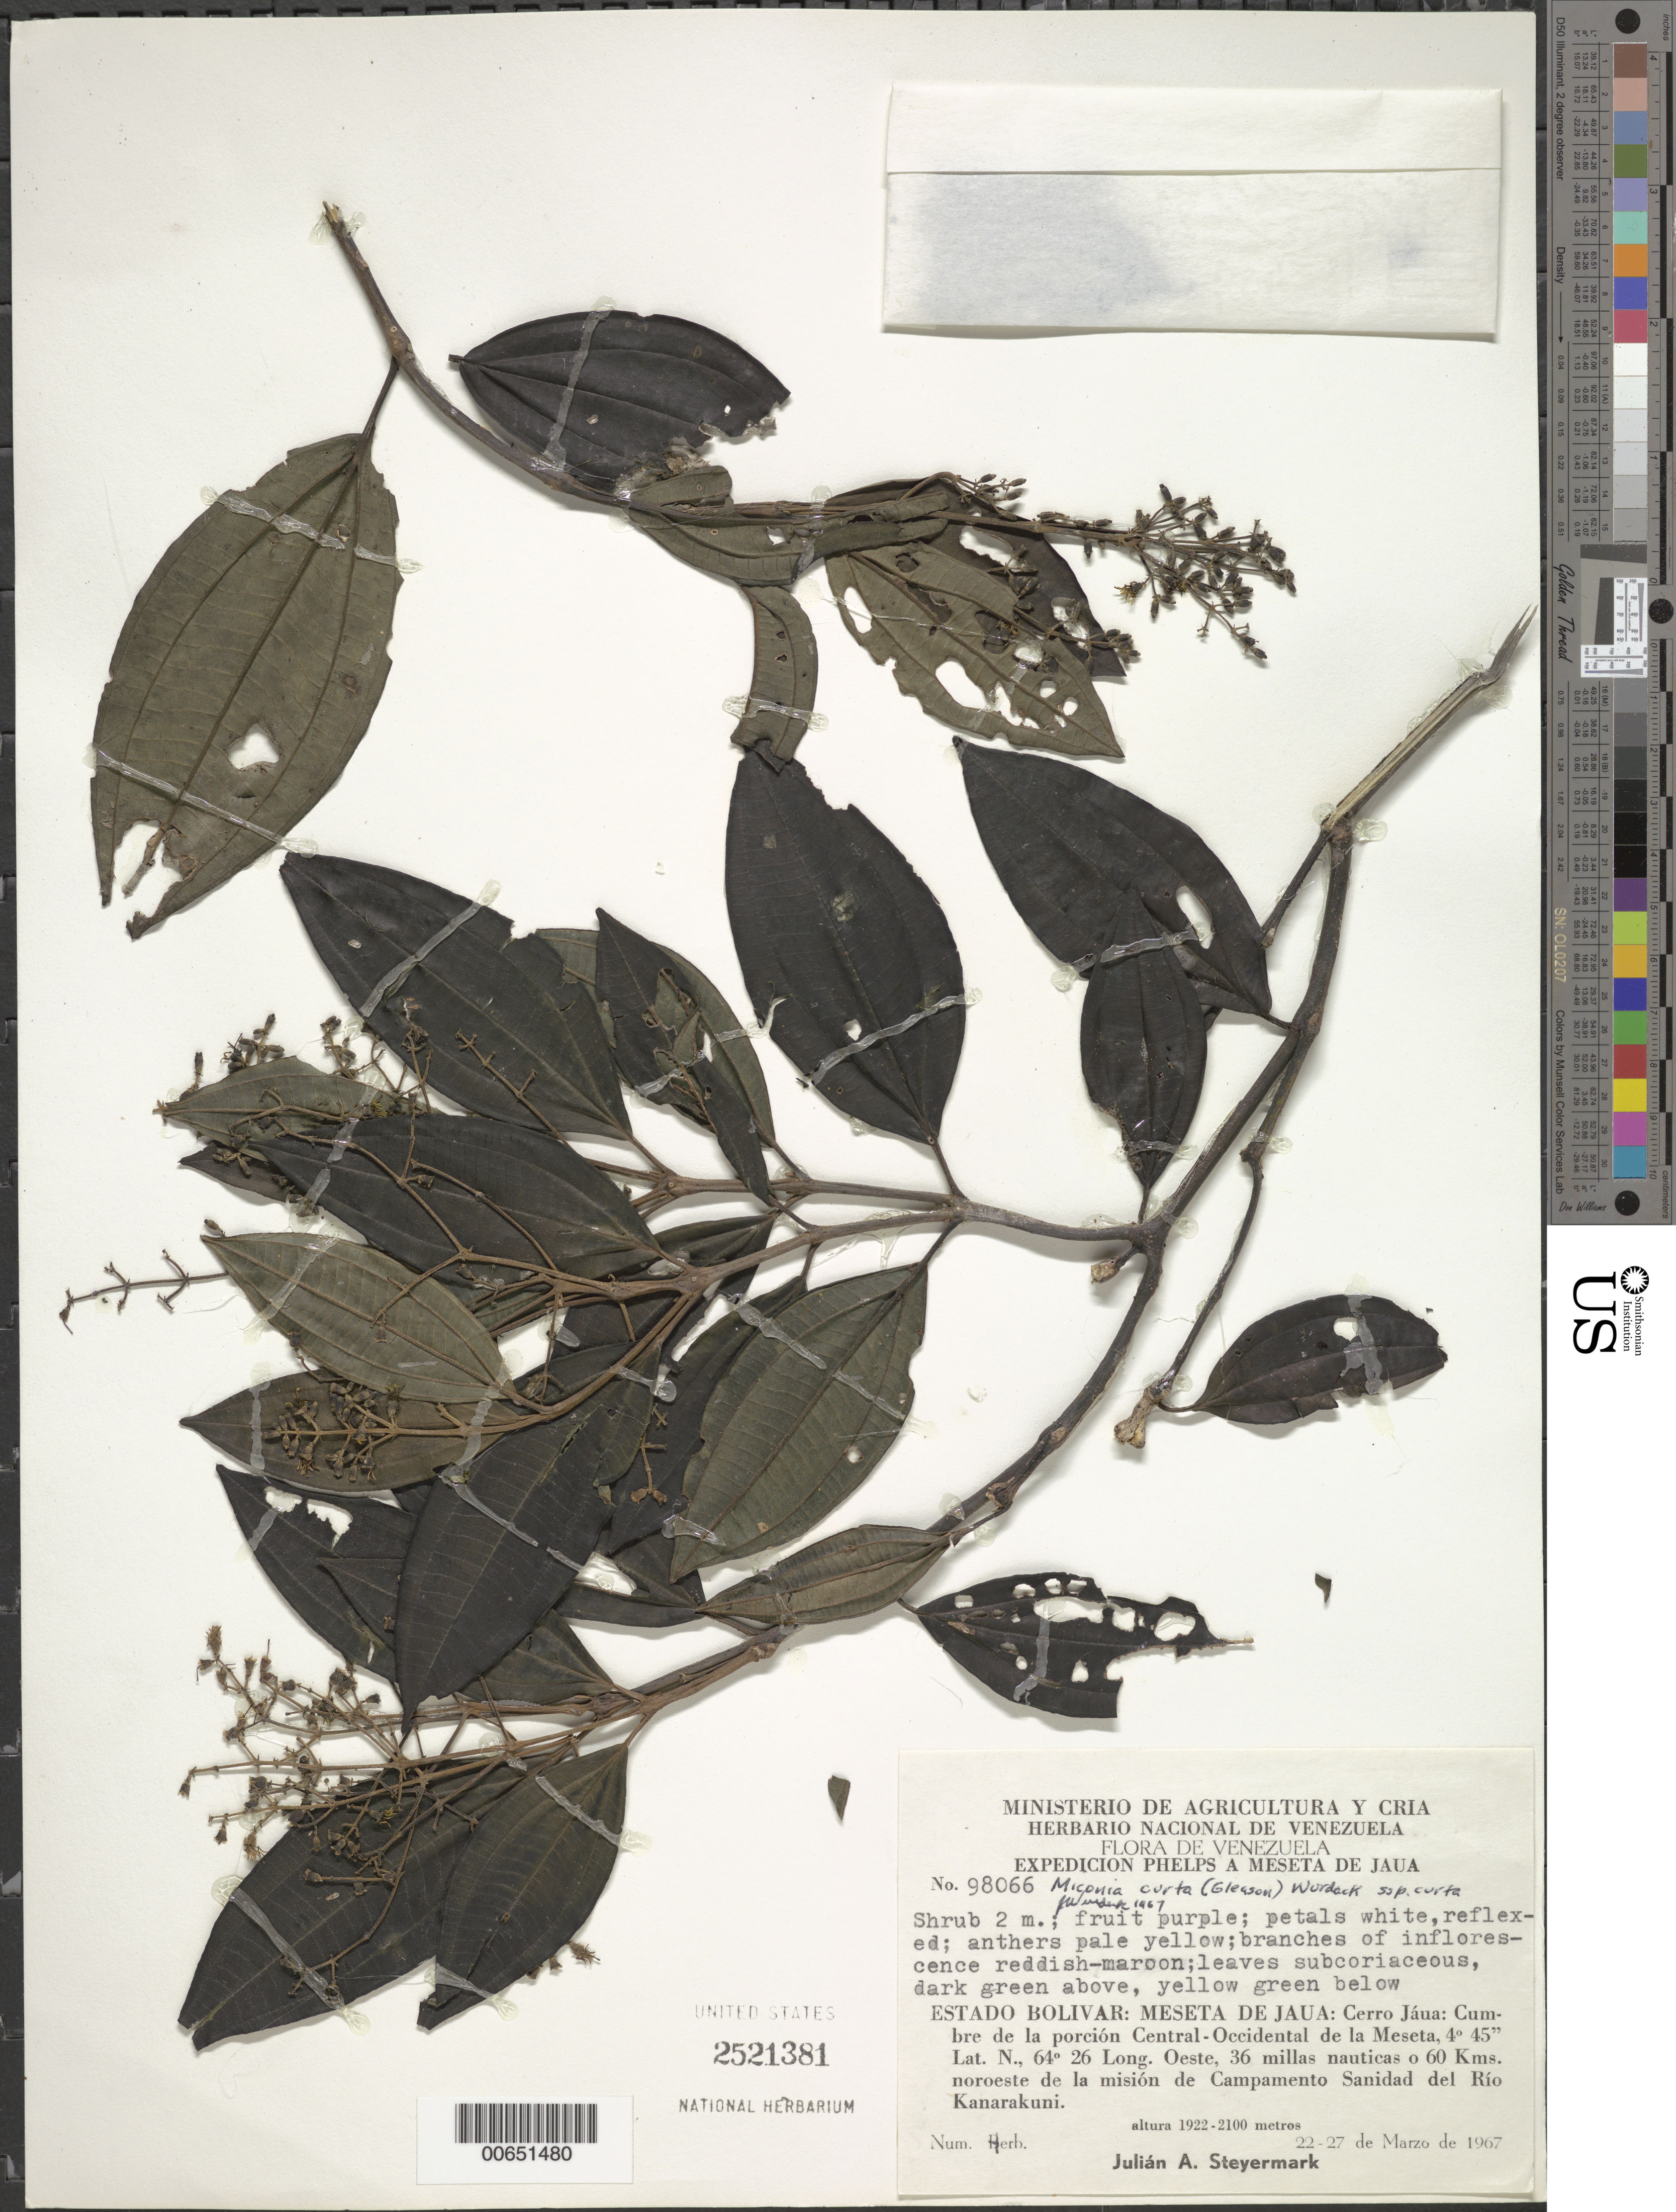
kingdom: Plantae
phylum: Tracheophyta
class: Magnoliopsida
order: Myrtales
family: Melastomataceae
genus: Miconia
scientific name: Miconia curta subsp. curta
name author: (Gleason) Wurdack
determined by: Wurdack, John J., (US), US (UNITED STATES)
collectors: J. Steyermark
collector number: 98066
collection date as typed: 22-Mar-67 to 27-Mar-67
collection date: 1967-03-22/1967-03-27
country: Venezuela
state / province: Bolívar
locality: Meseta del Jaua: Cerro Jáua, cumbre de la porcion Central-Occidental de la Meseta, 36 millas nauticas o 60 km NO de la mision de Campamento Sanidad del Río Kanarakuni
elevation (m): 1922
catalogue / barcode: US 2521381